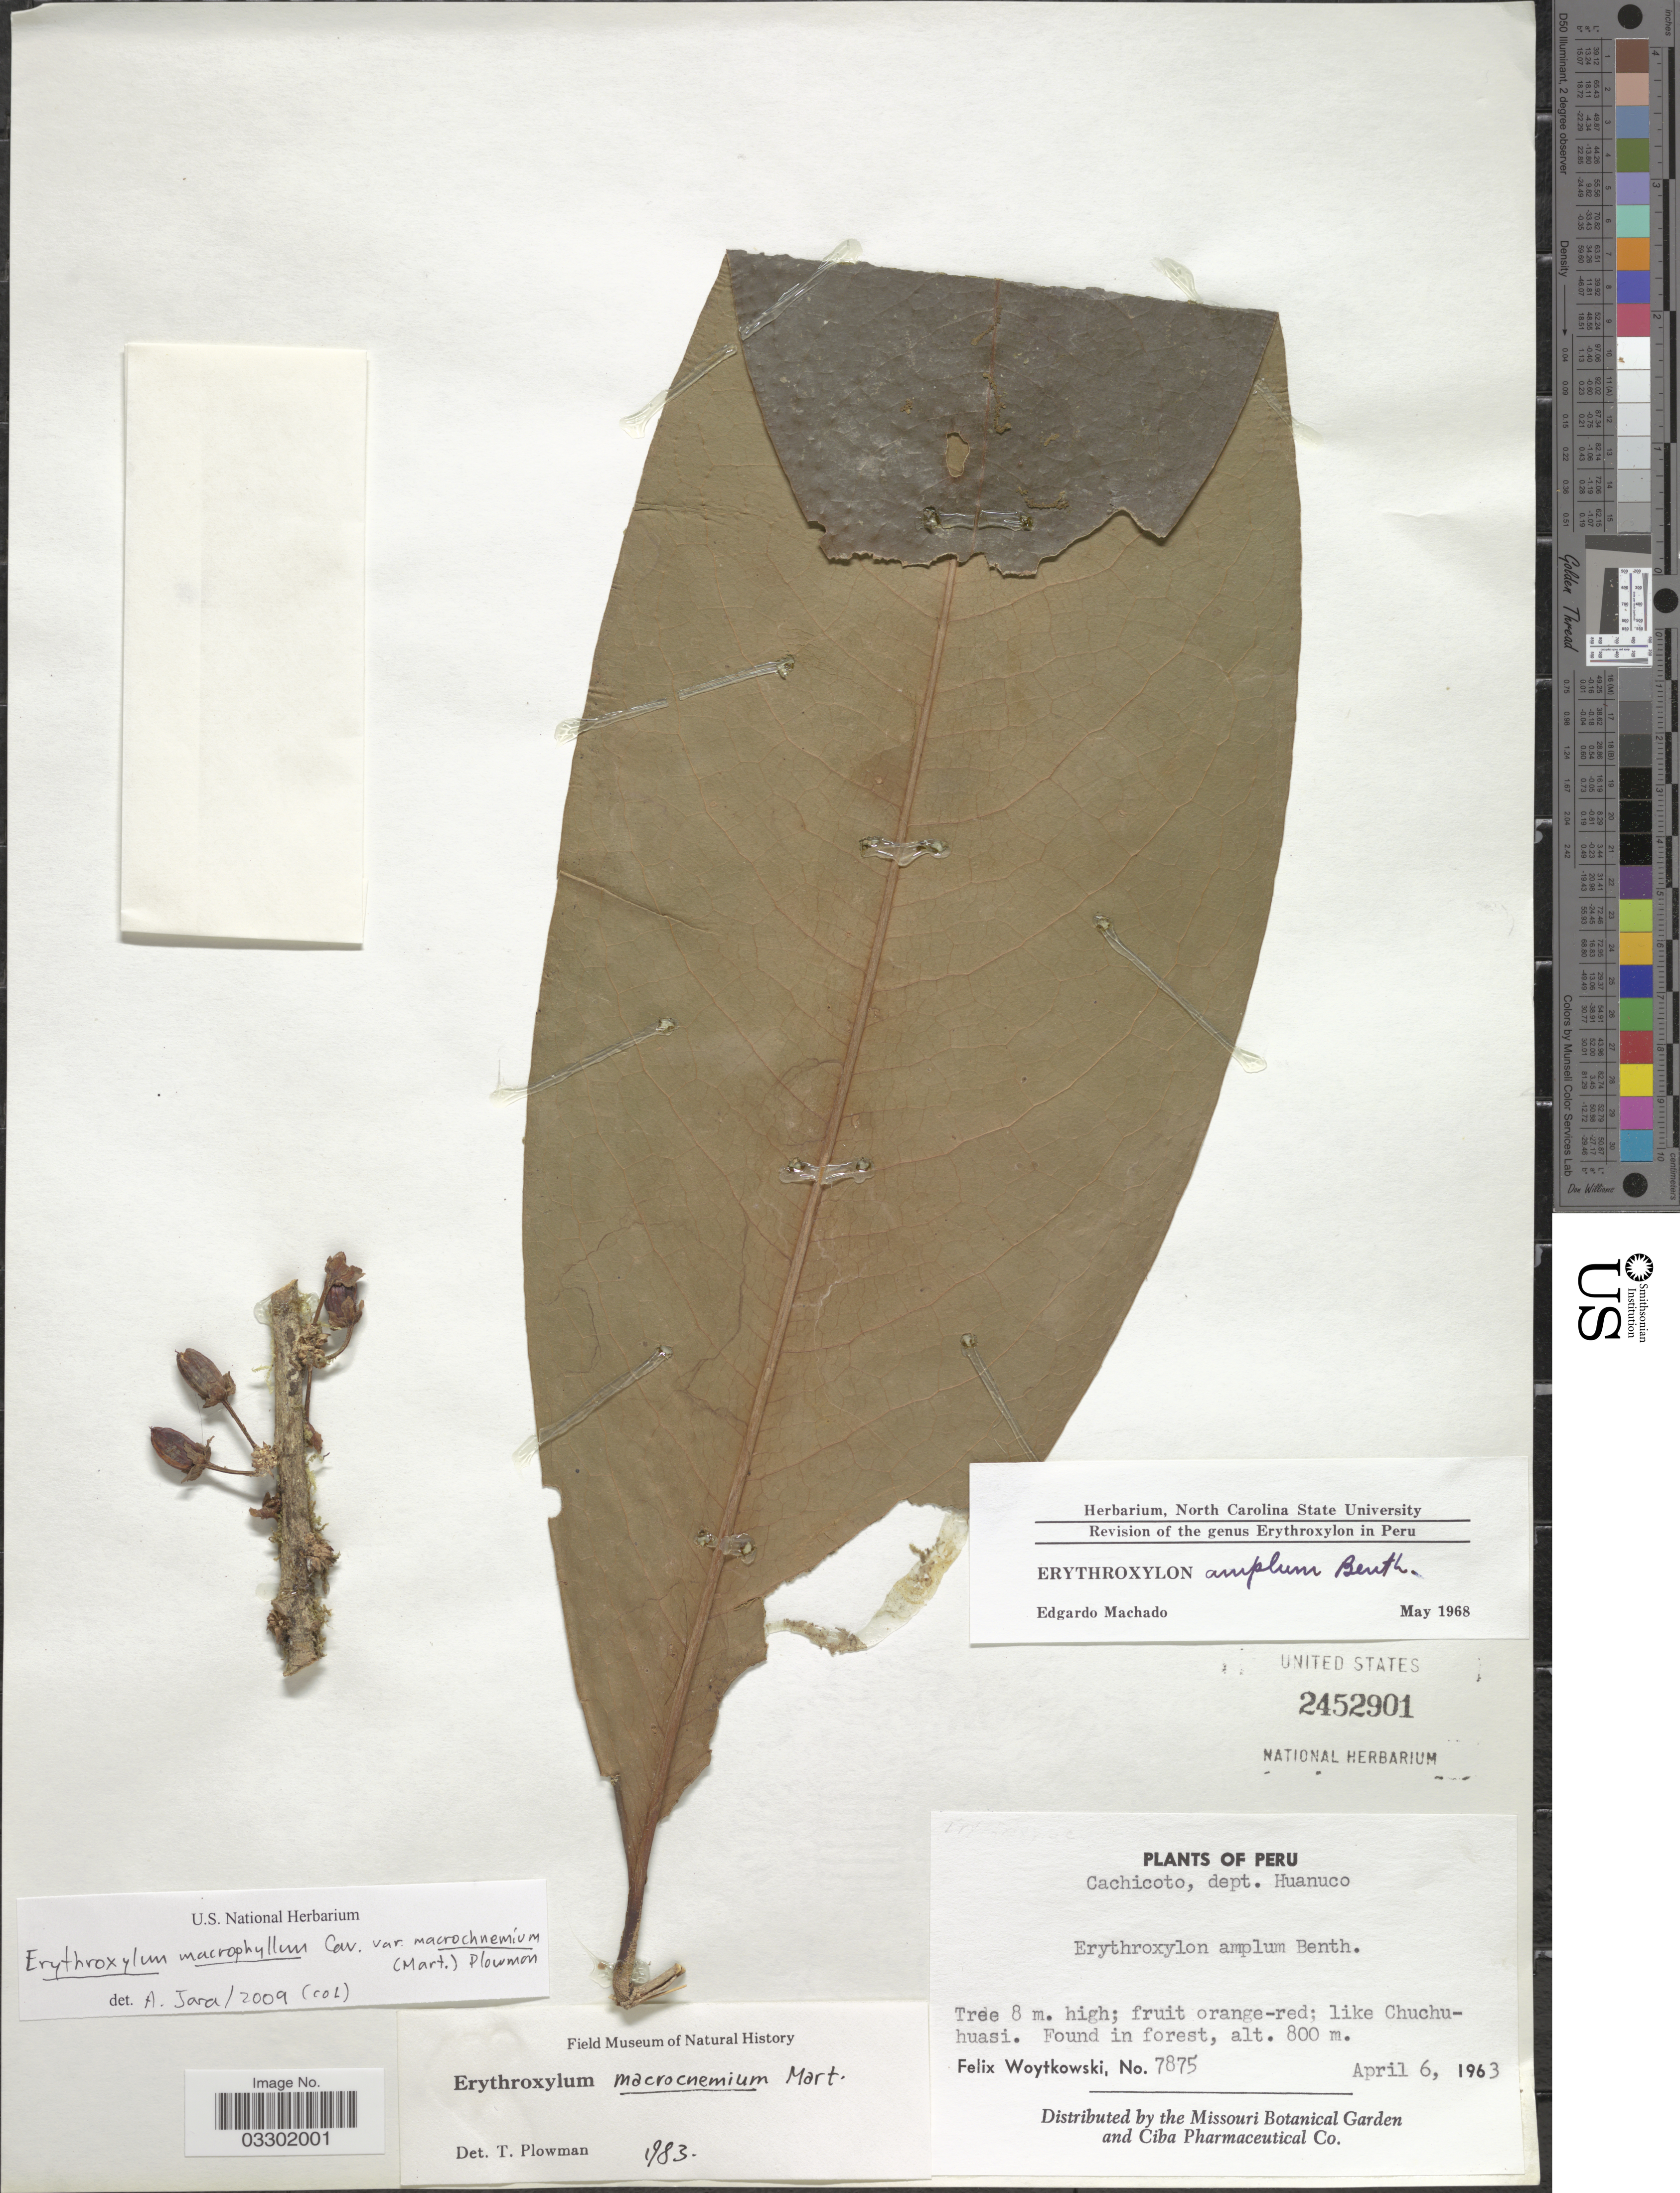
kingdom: Plantae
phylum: Tracheophyta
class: Magnoliopsida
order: Malpighiales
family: Erythroxylaceae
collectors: F. Woytkowski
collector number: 7875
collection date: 1963-04-06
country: Peru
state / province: Huánuco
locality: Cachicoto, dept. Huanuco.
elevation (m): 800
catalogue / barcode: US 2452901